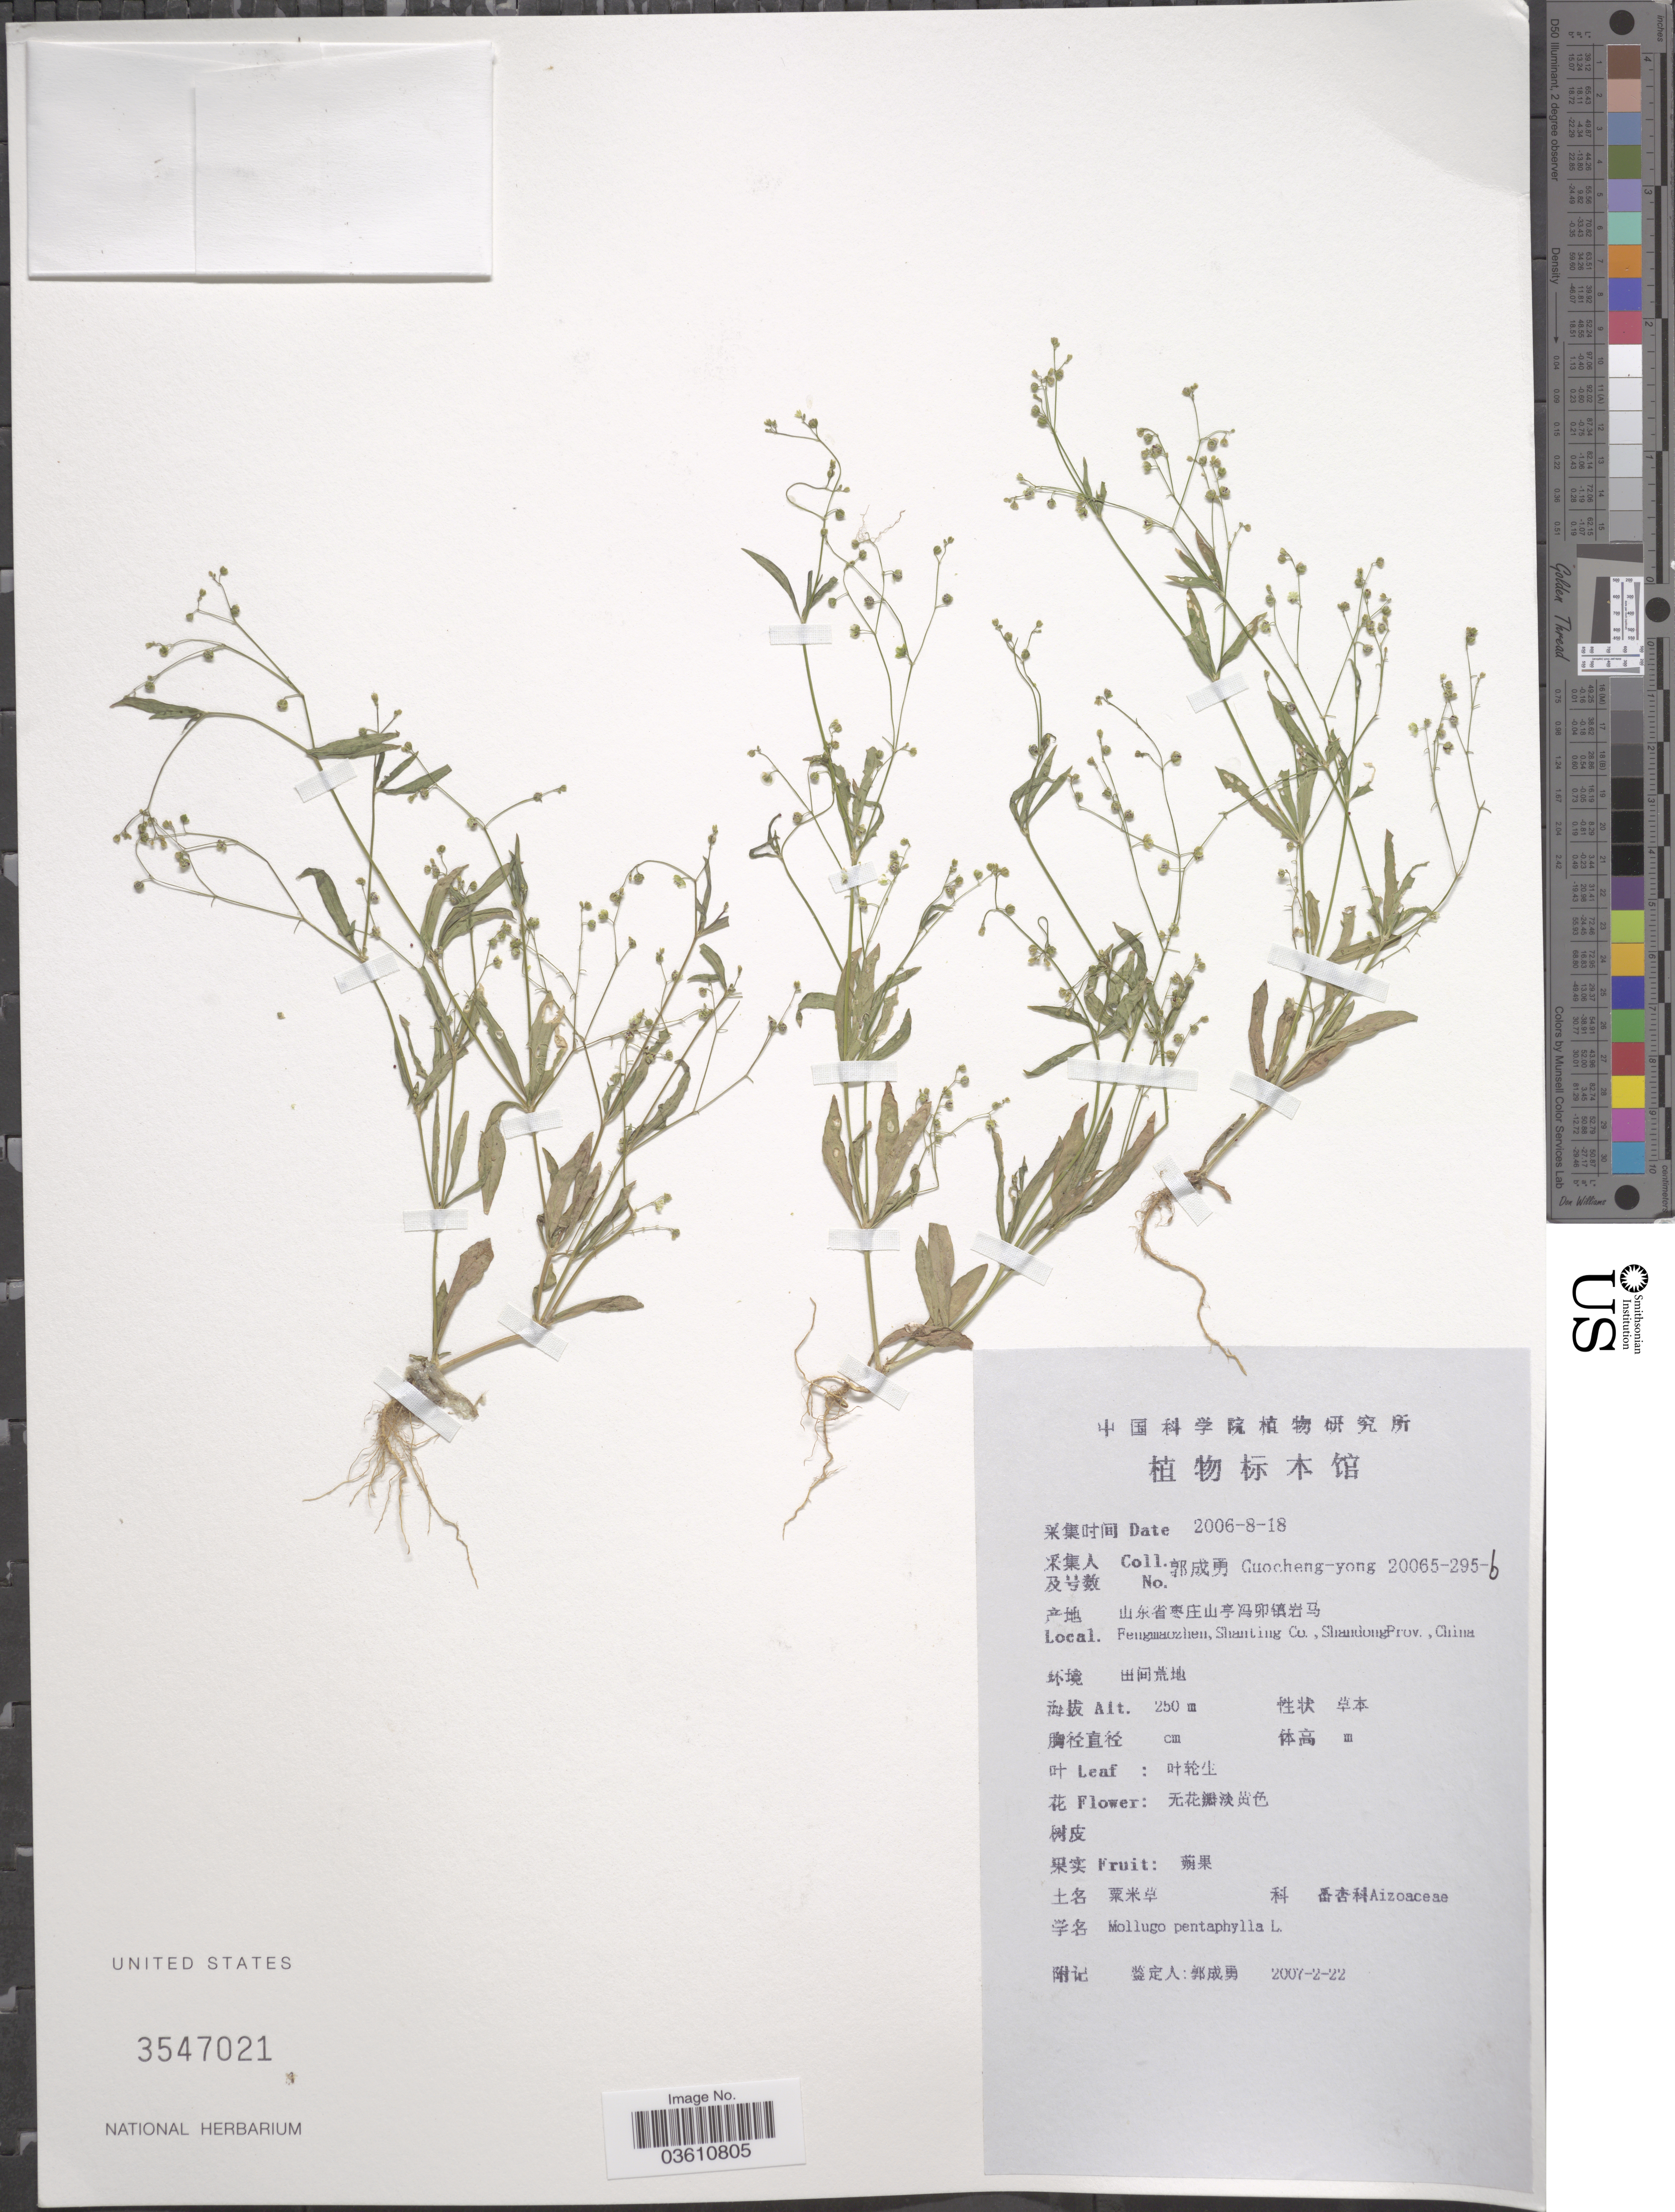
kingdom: Plantae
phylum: Tracheophyta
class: Magnoliopsida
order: Caryophyllales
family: Molluginaceae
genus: Trigastrotheca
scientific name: Trigastrotheca pentaphylla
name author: (L.) Thulin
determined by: Strong, Mark T., (BOT), Smithsonian Institution - National Museum of Natural History (UNITED STATES)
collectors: Guo cheng-yong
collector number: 20065-295-6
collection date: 2006-08-18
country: China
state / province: Shandong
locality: Fengmaozhen, Shanting Co.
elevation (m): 250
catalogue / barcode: US 3547021